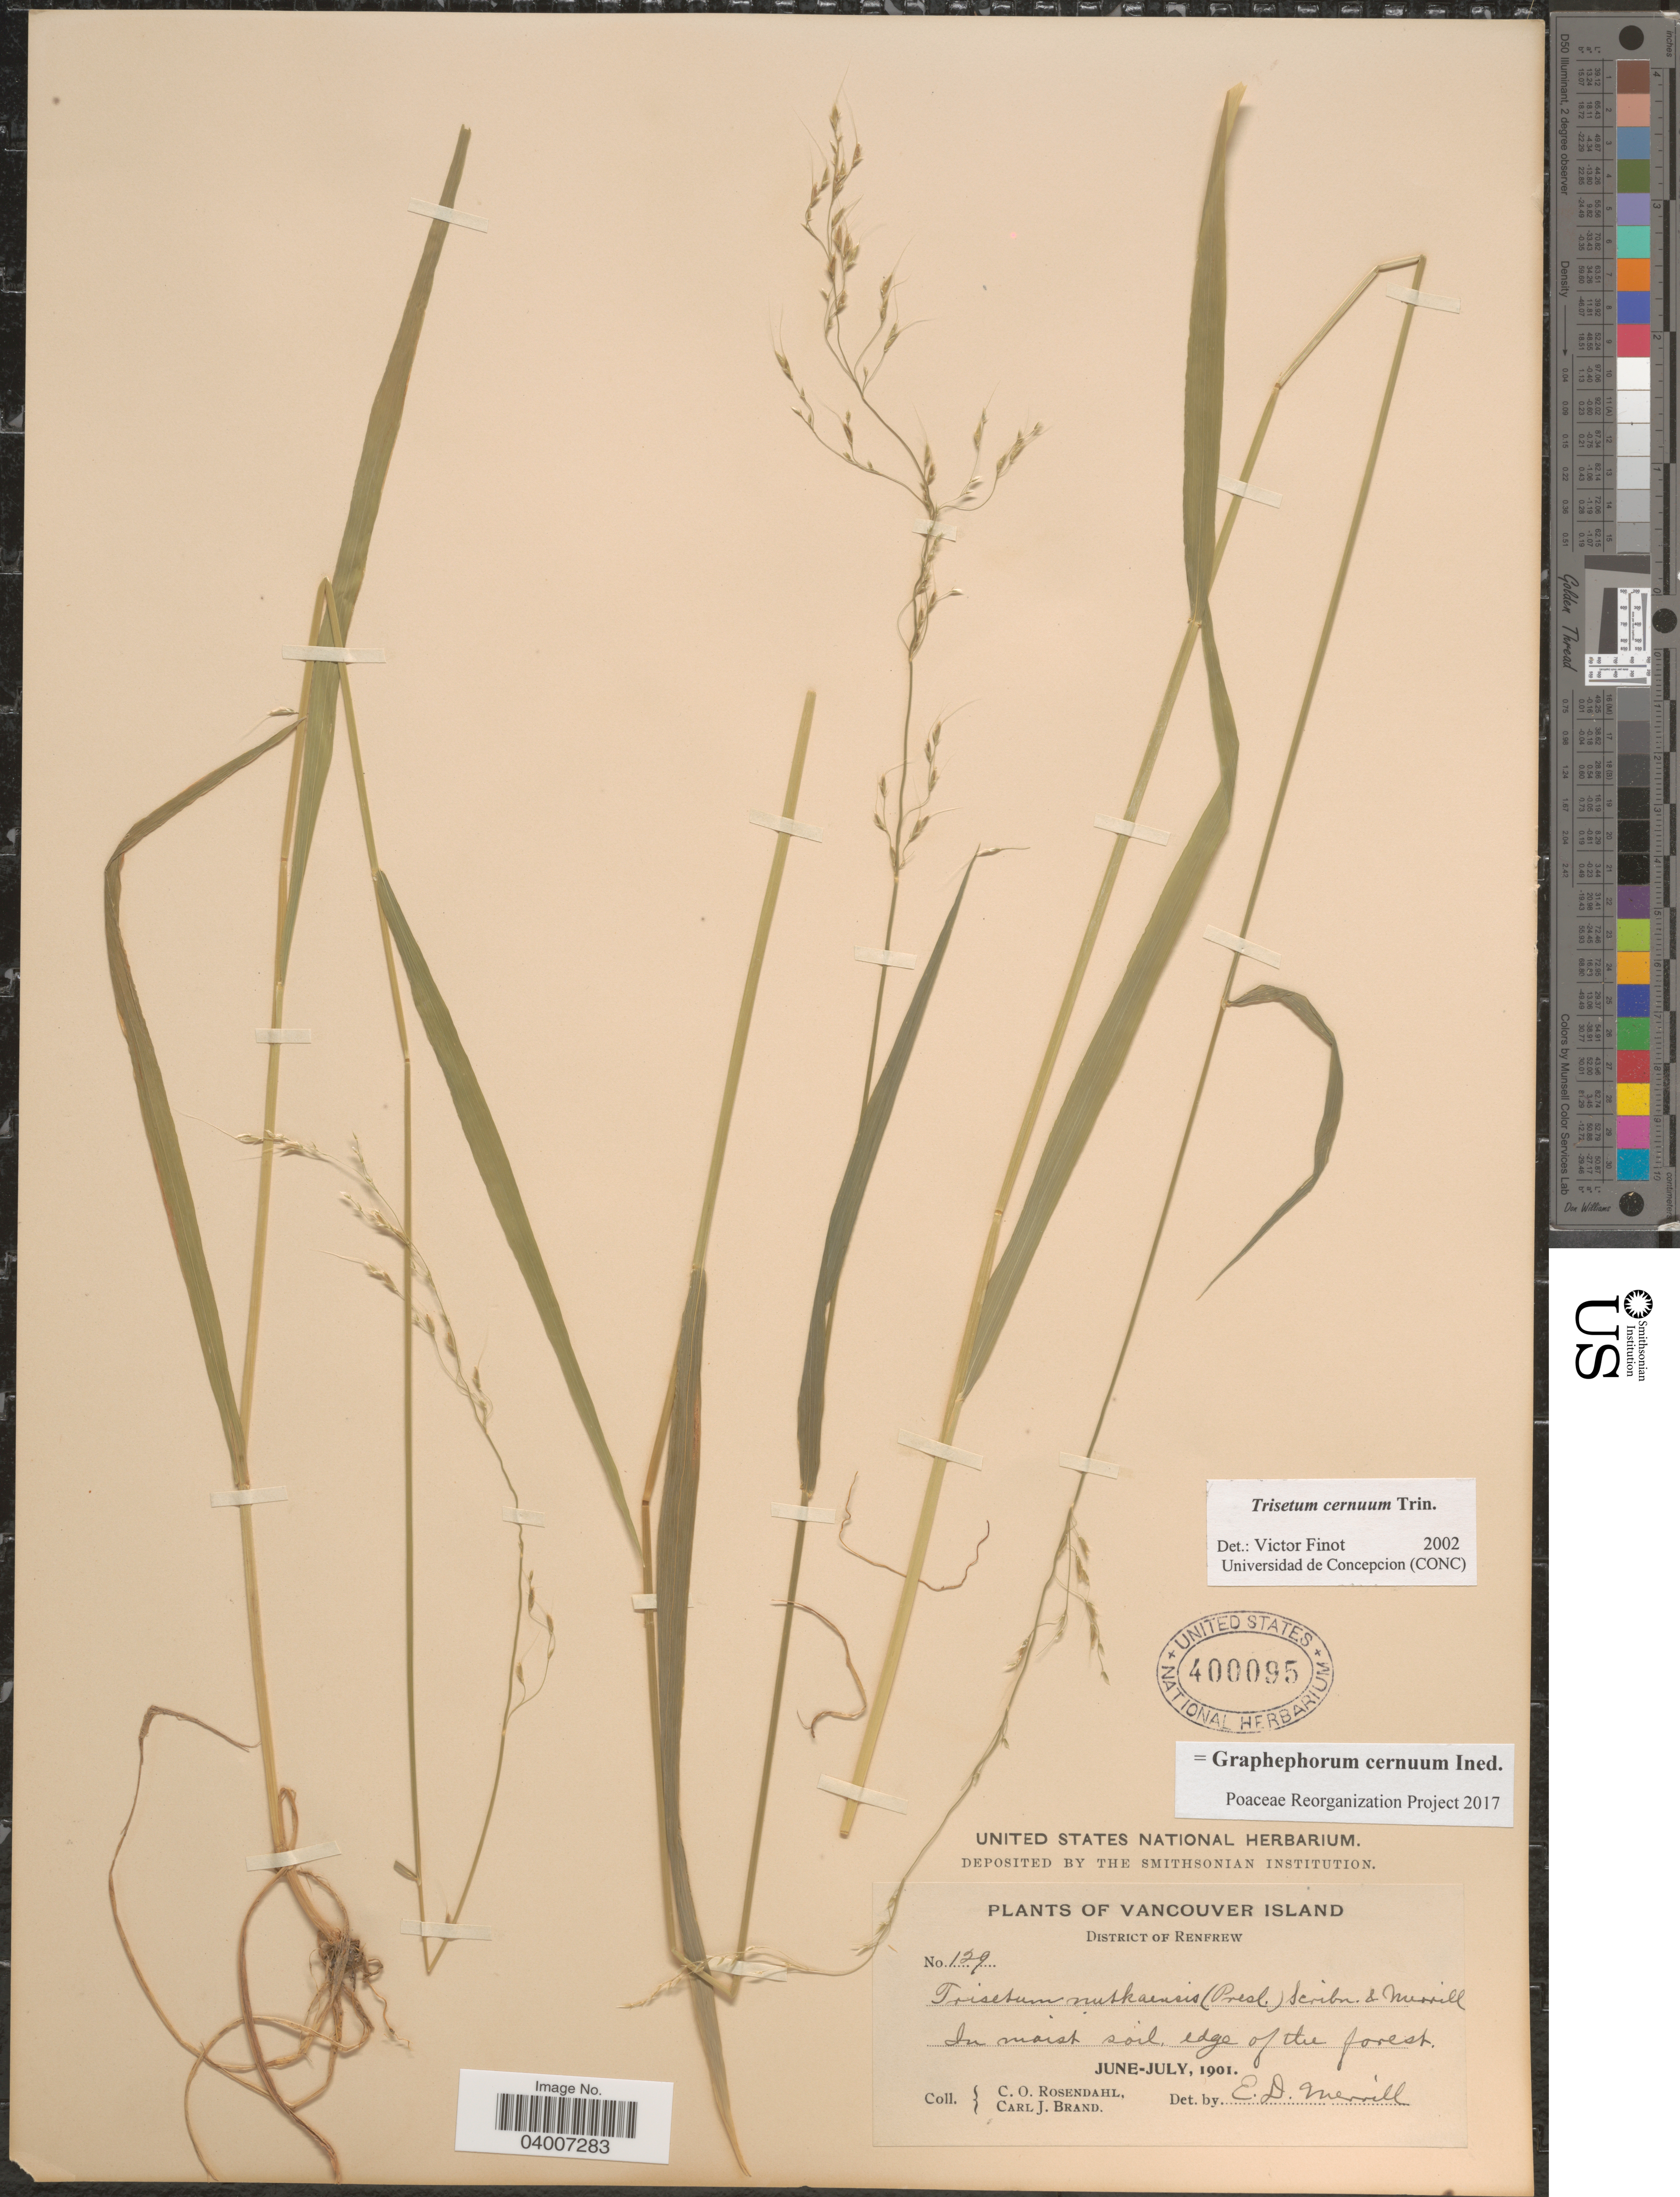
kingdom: Plantae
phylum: Tracheophyta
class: Liliopsida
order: Poales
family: Poaceae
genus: Graphephorum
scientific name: Graphephorum cernuum ined.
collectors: C. O. Rosendahl & C. J. Brand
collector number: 129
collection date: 1901-06/1901-07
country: Canada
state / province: British Columbia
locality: Vancouver Island. District of Renfrew. In moist soil, edge of the forest.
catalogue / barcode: US 400095